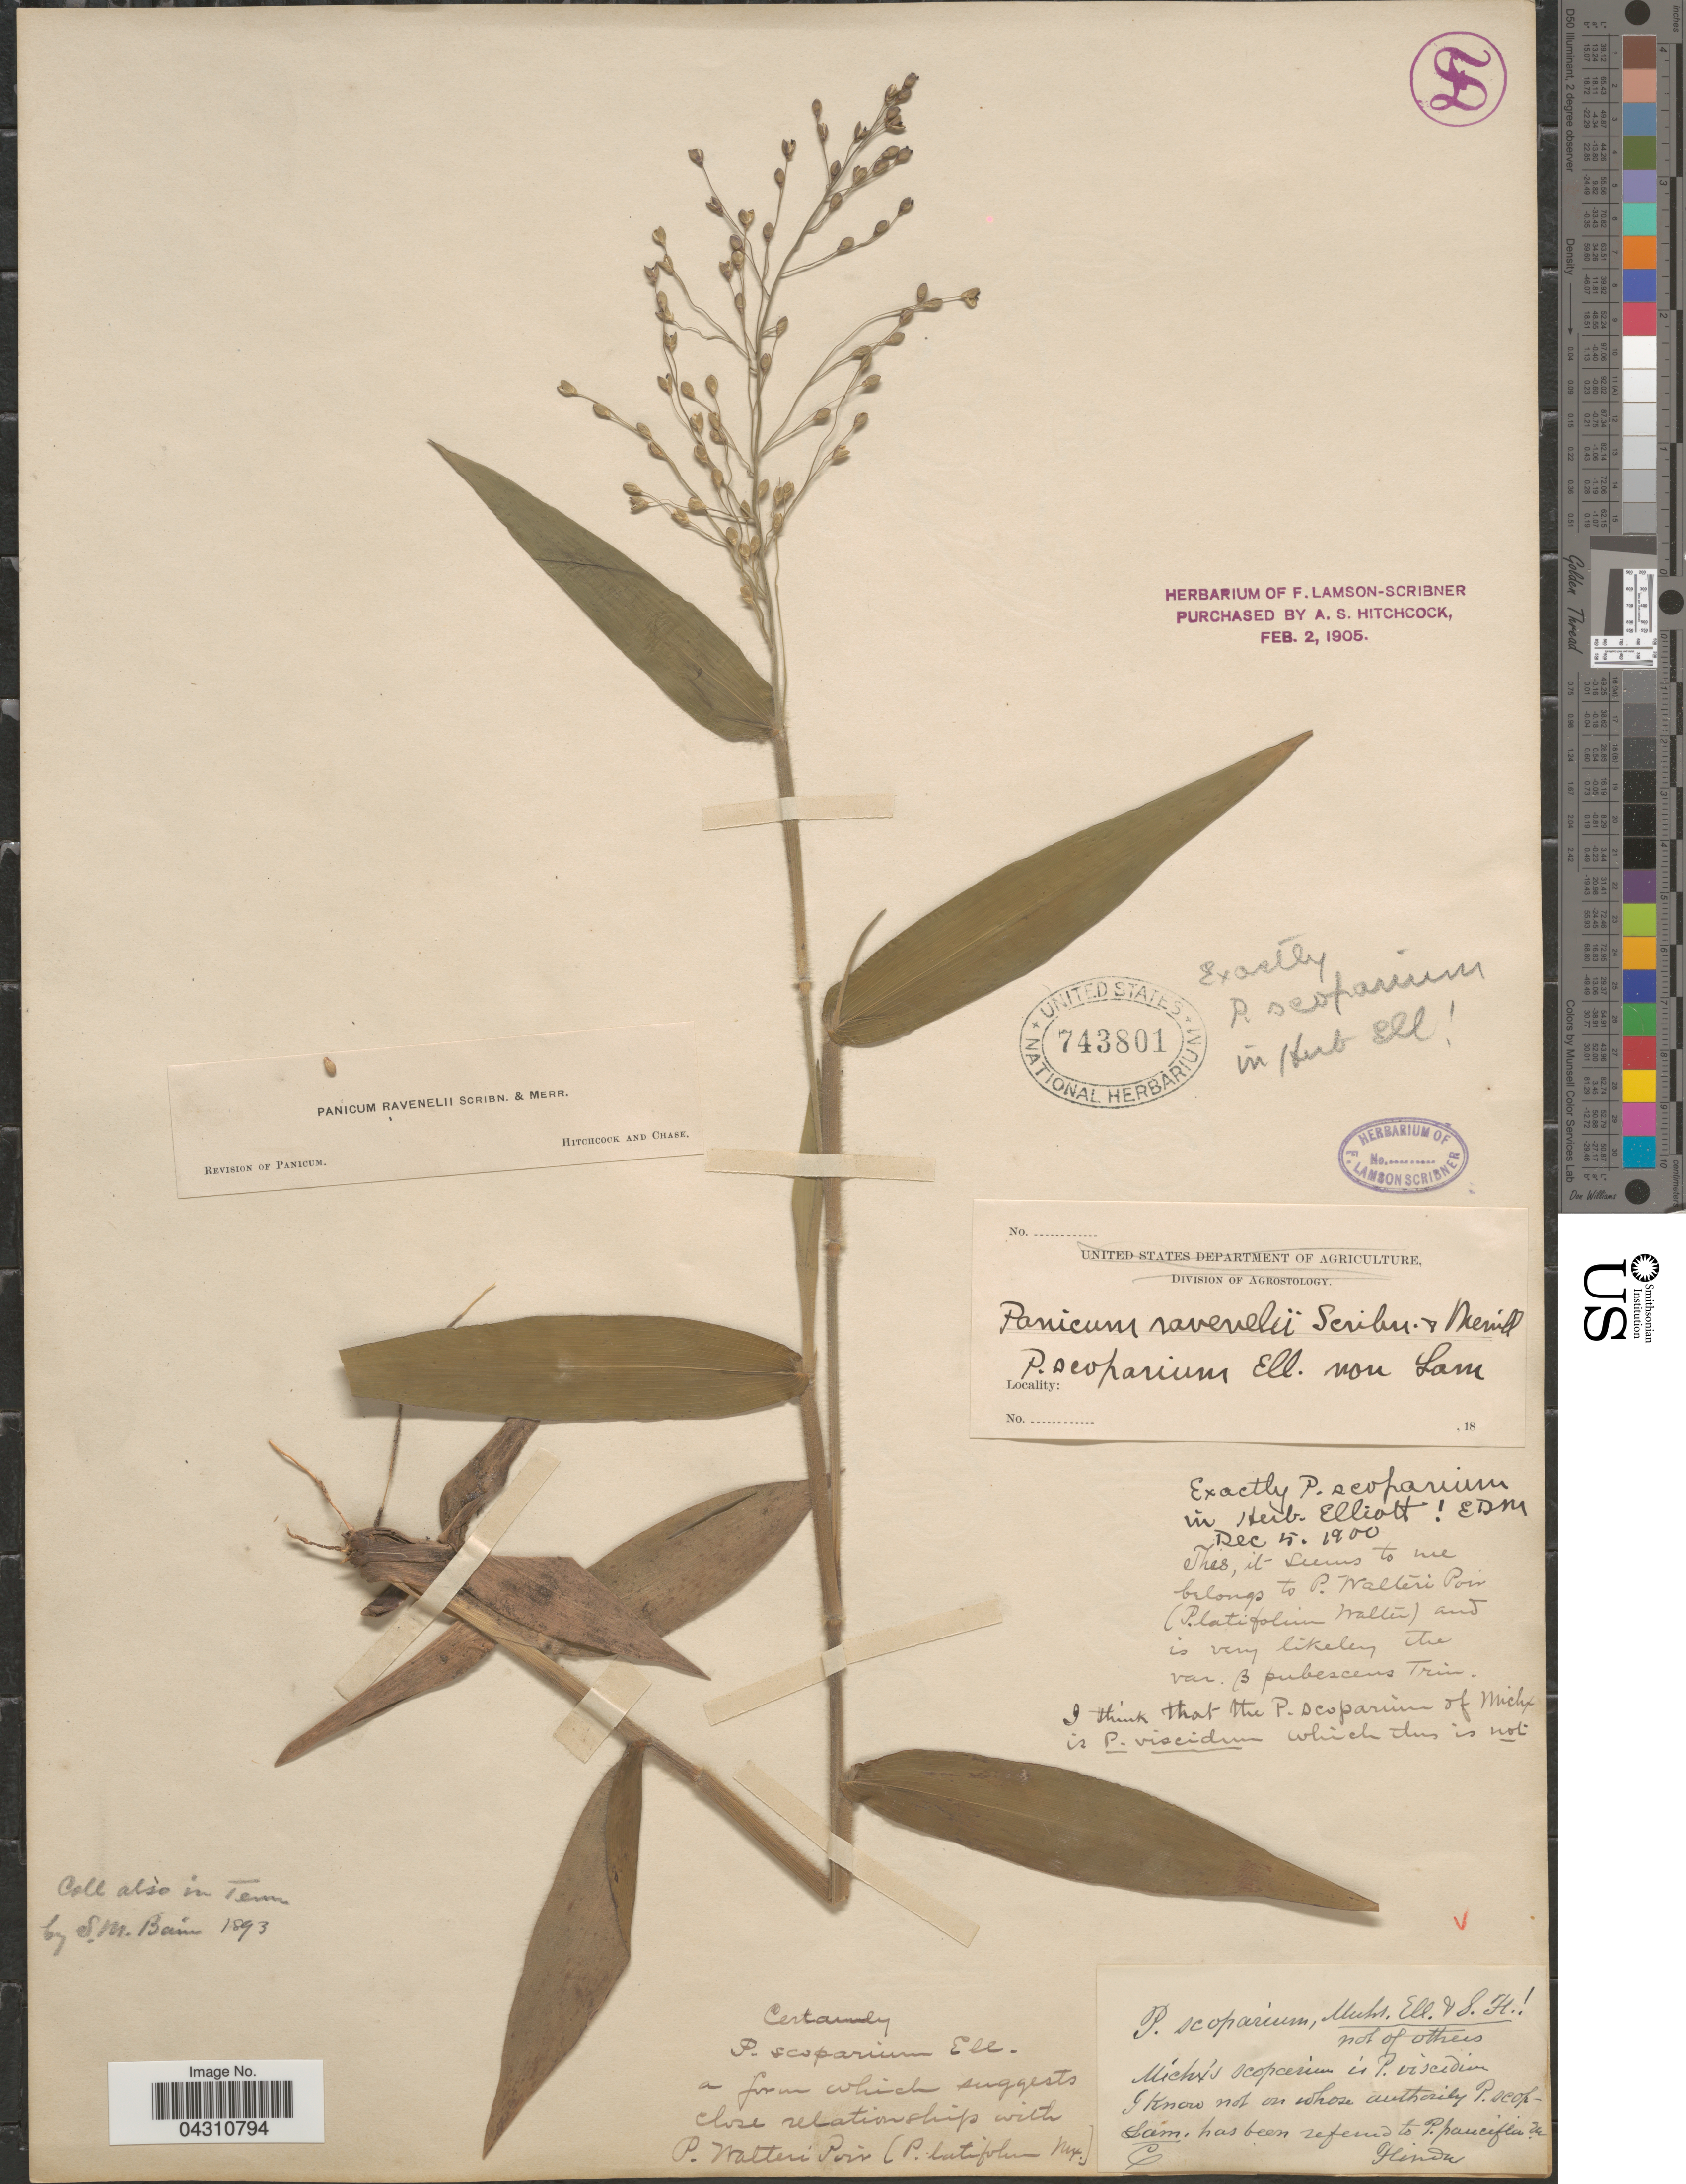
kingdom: Plantae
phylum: Tracheophyta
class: Liliopsida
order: Poales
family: Poaceae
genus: Dichanthelium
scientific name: Dichanthelium ravenelii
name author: (Scribn. & Merr.) Gould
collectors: S. M. Bain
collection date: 1893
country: United States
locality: Florida. Also in Tenn.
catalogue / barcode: US 743801